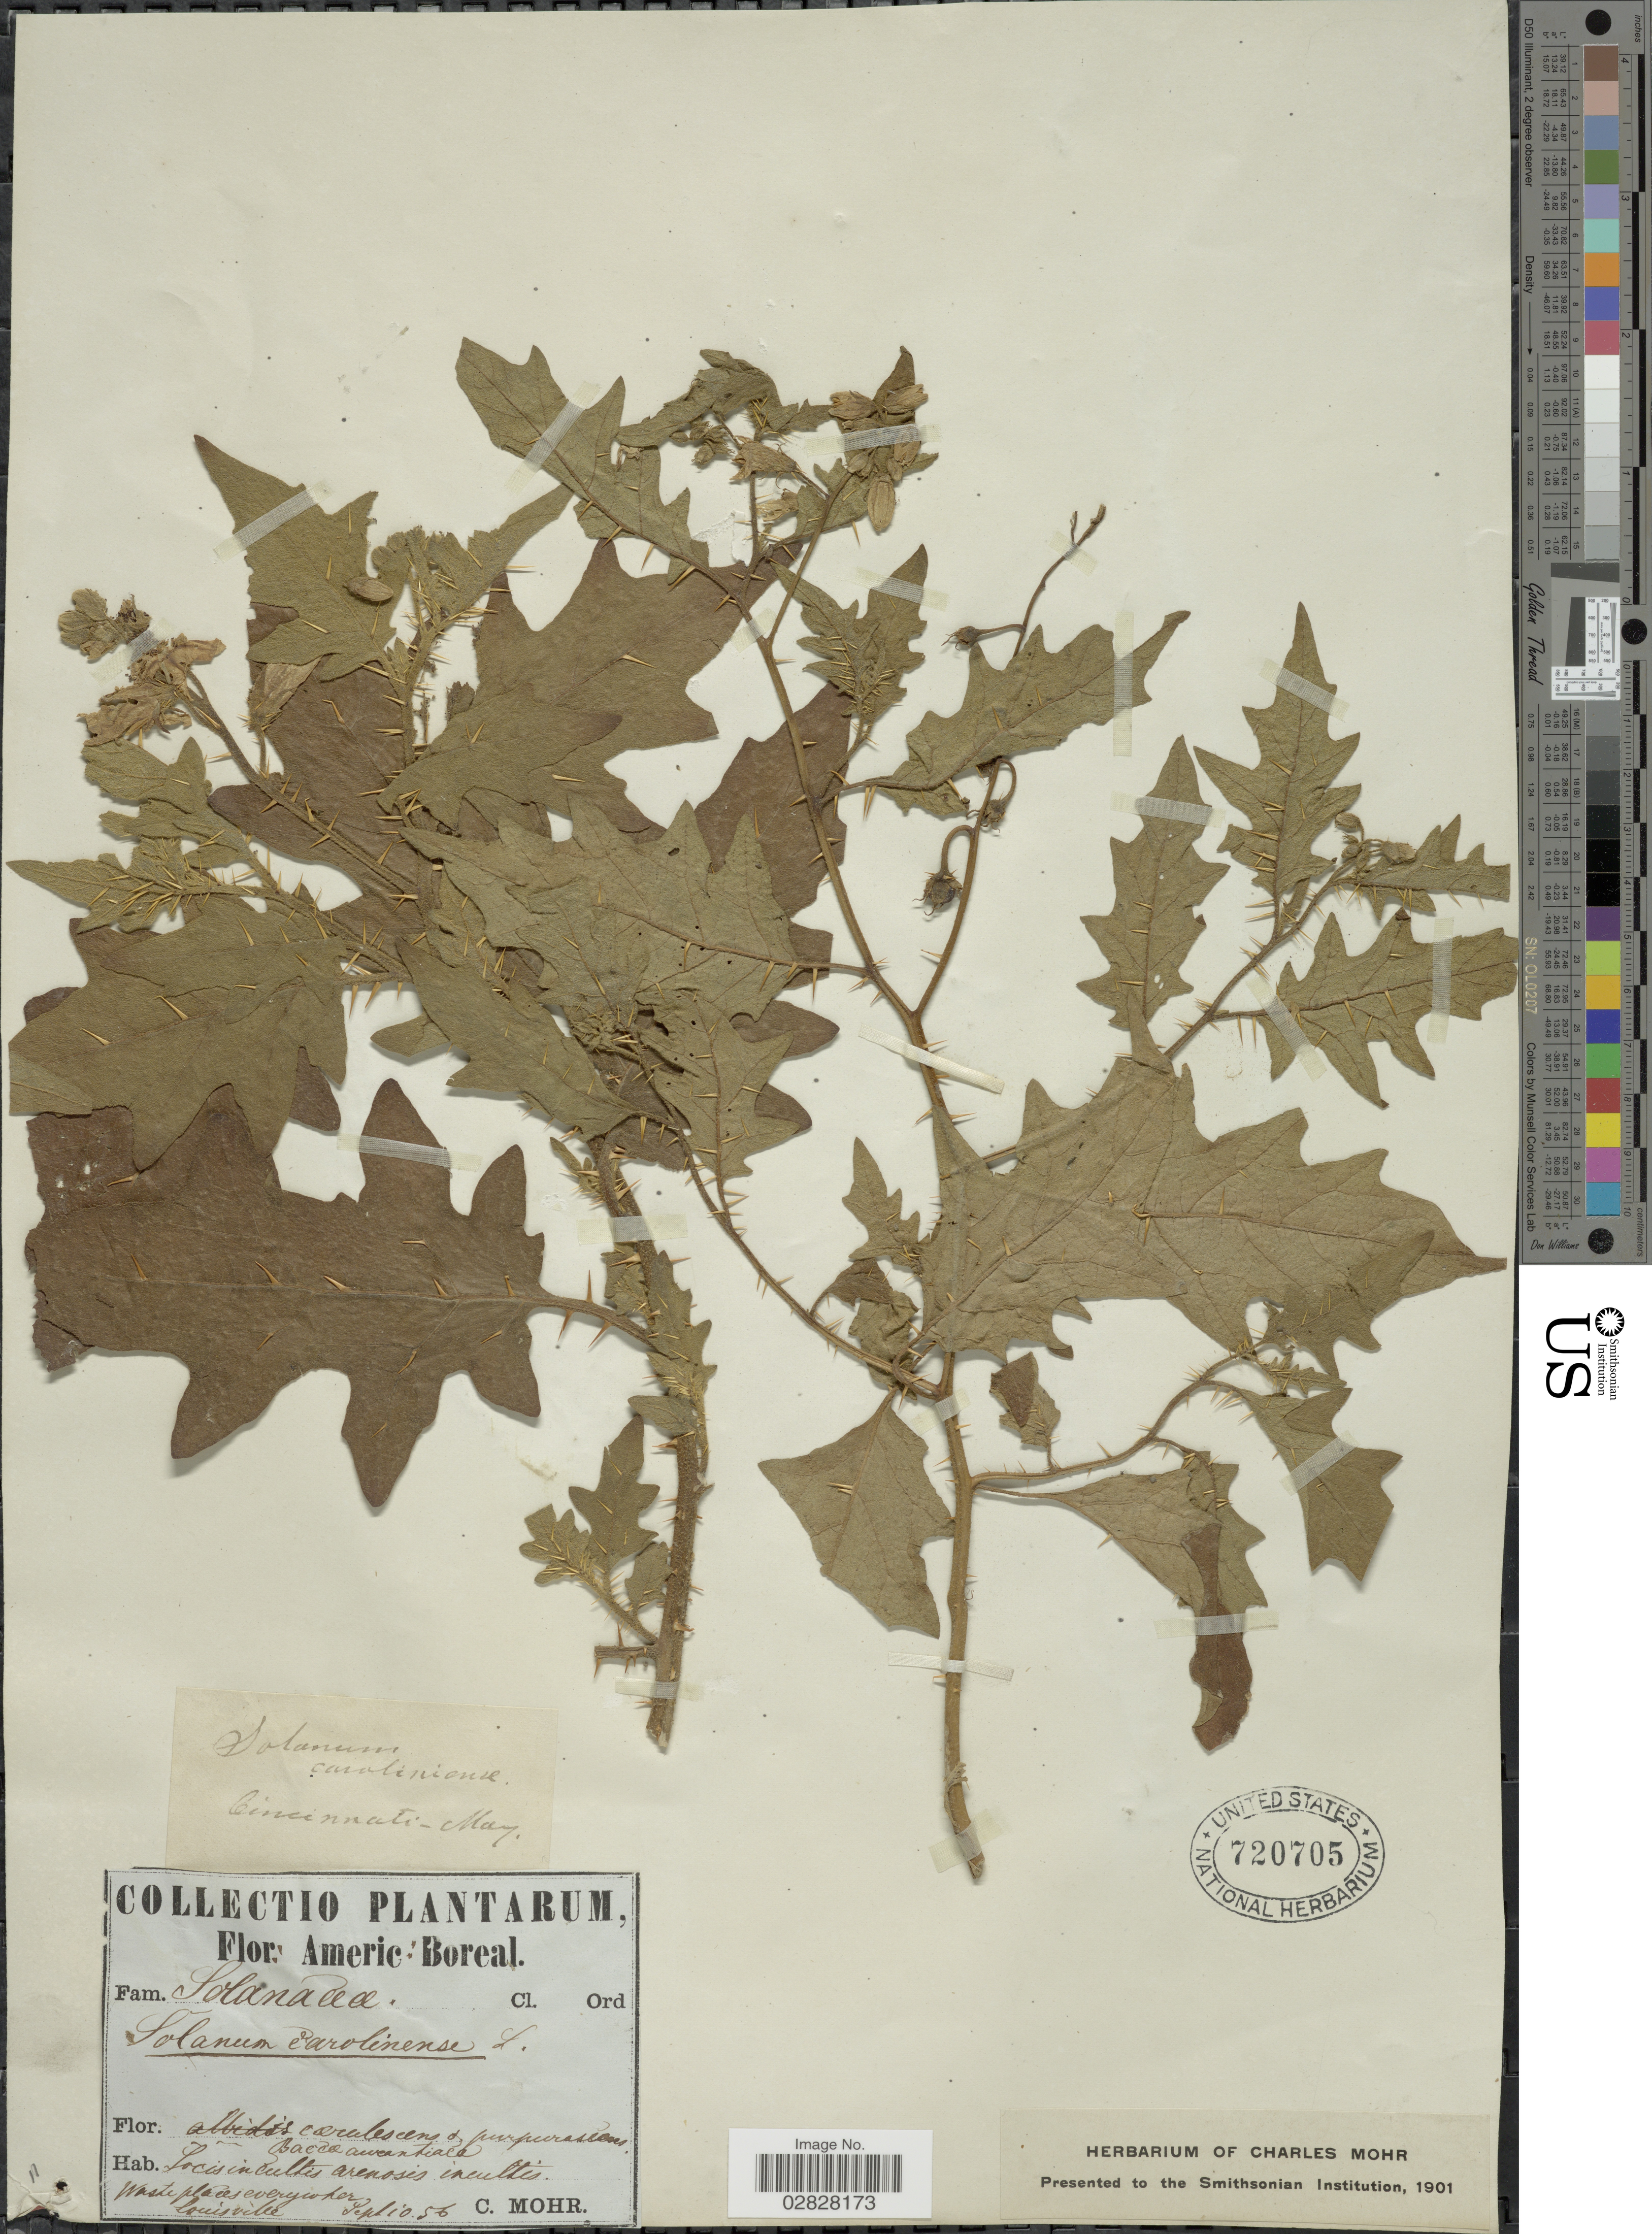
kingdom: Plantae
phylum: Tracheophyta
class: Magnoliopsida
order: Solanales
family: Solanaceae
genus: Solanum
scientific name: Solanum carolinense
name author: L.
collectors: Mohr, C. T. (herbarium)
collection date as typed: Transcribed d/m/y: 10/9/56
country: United States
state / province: Kentucky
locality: Arenosis in cultis. Waste places everywhere. Louisville.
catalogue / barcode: US 720705